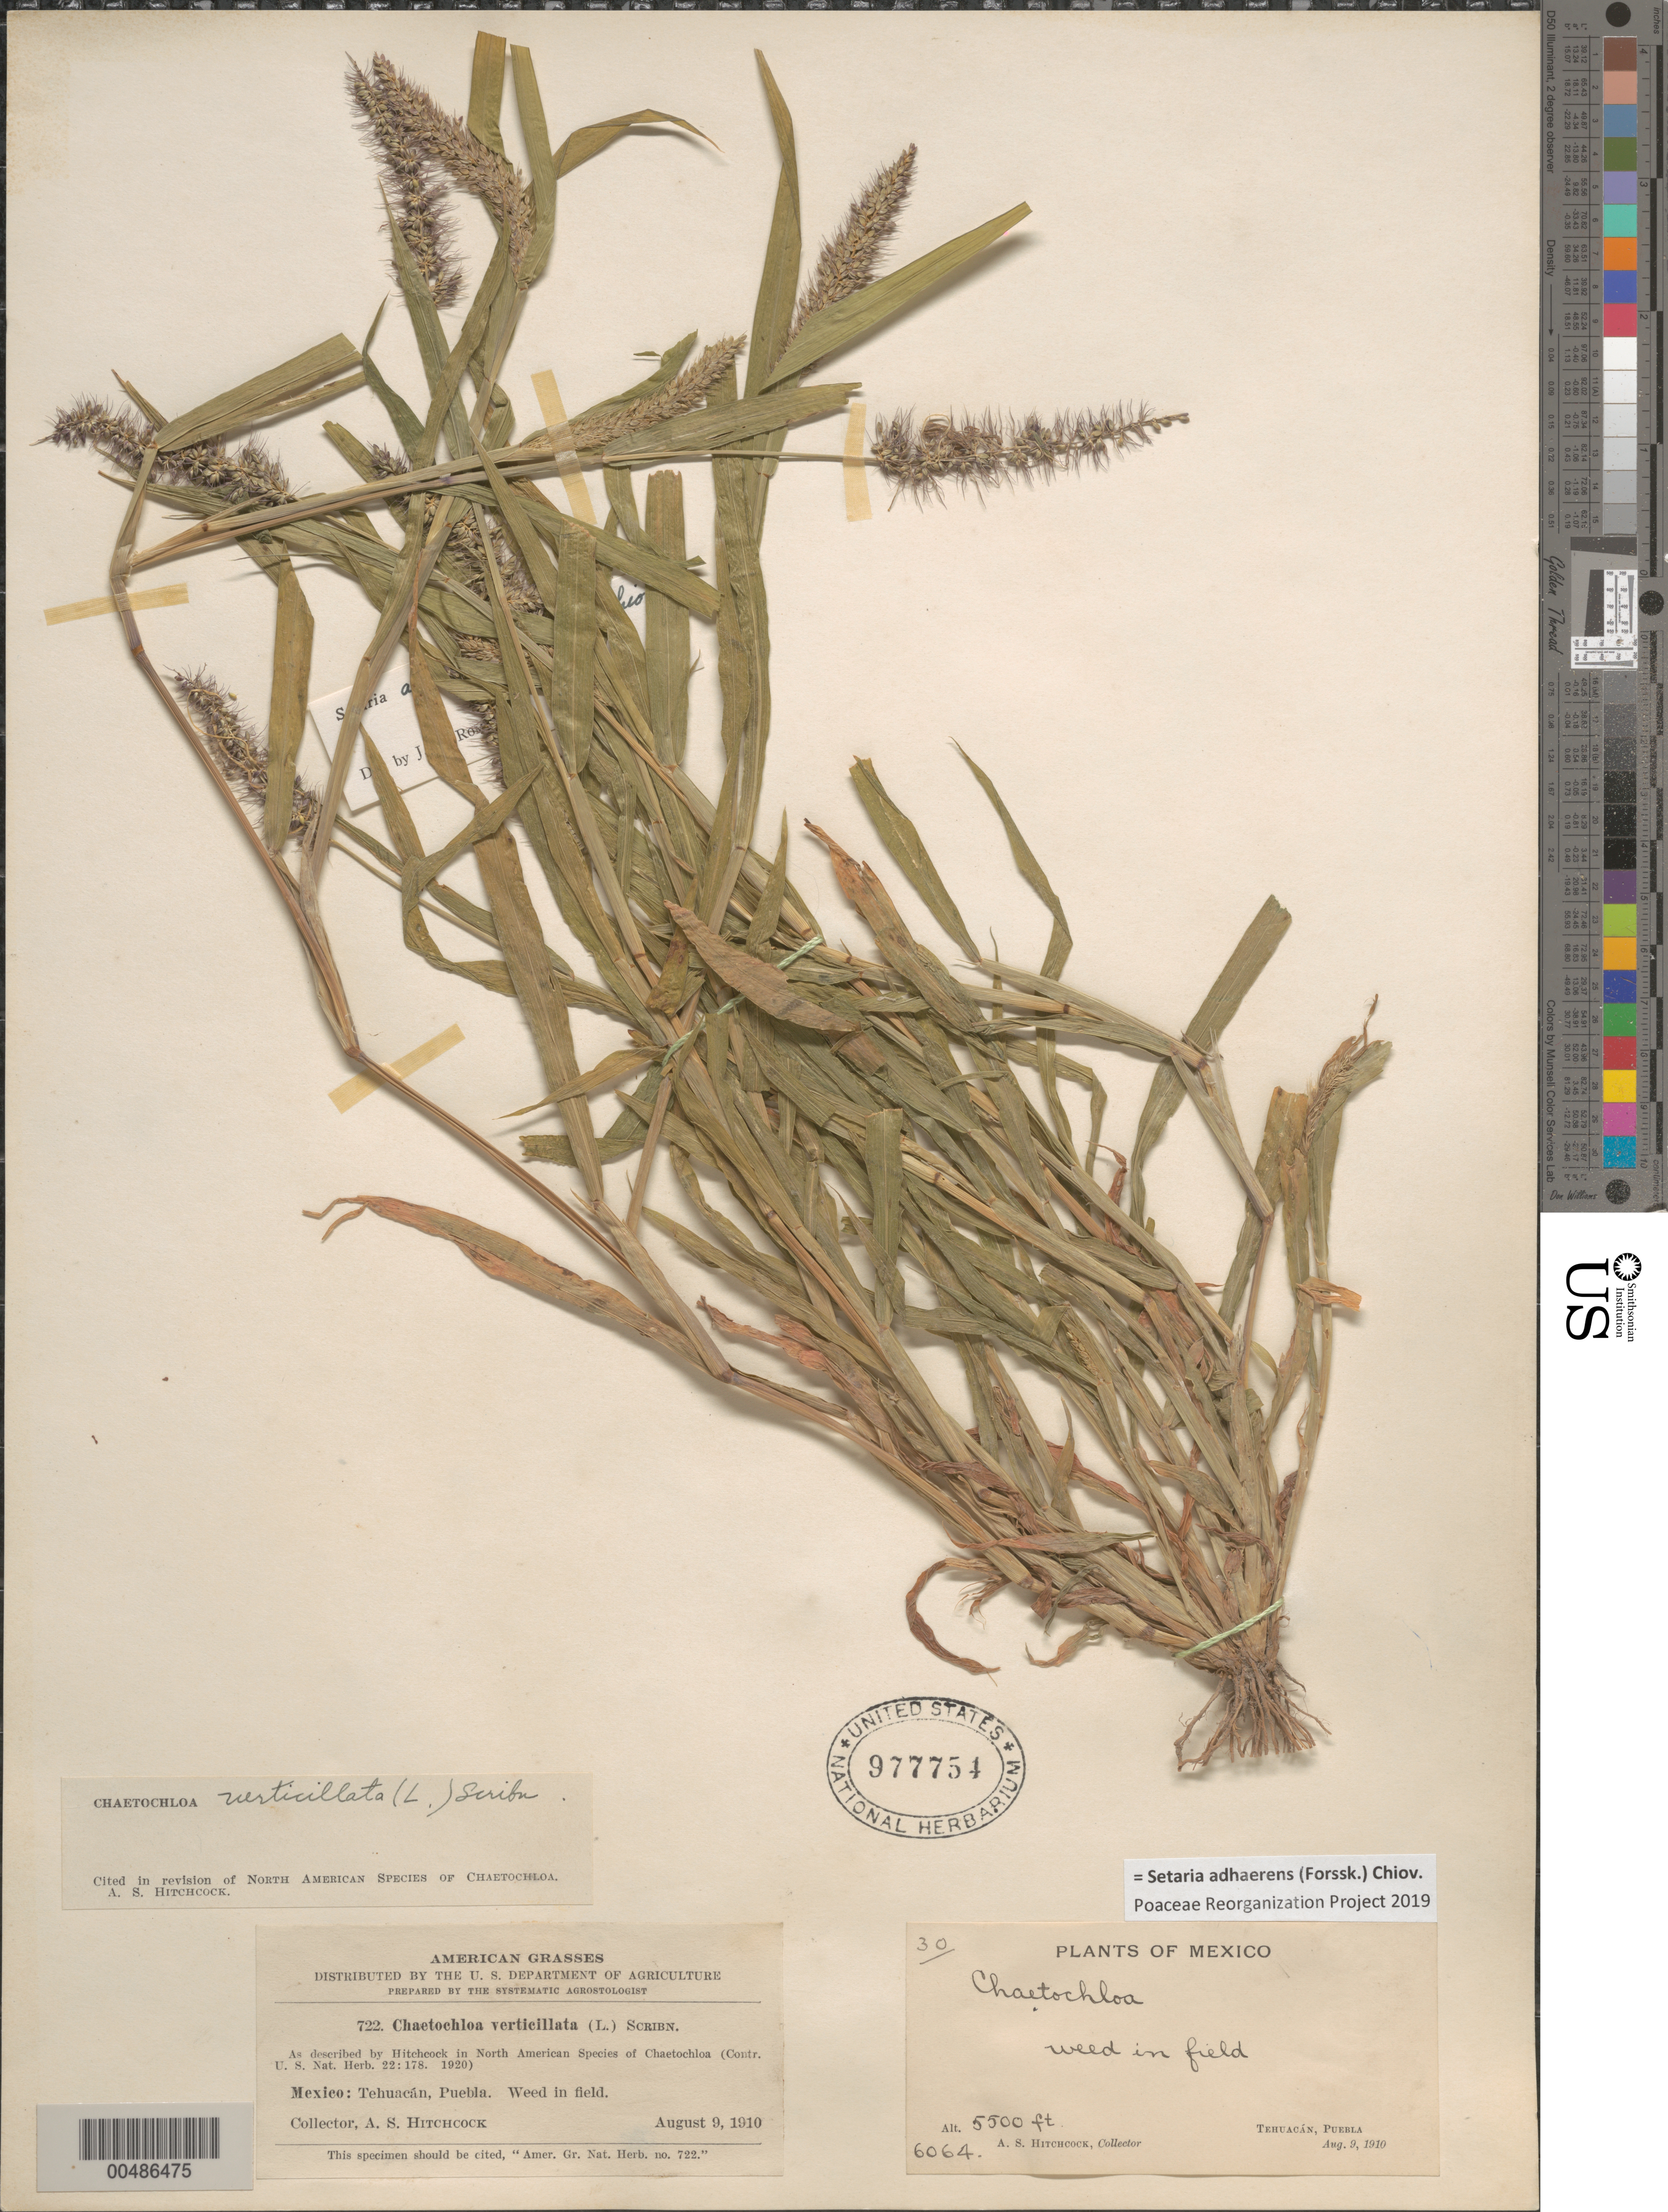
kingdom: Plantae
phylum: Tracheophyta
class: Liliopsida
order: Poales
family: Poaceae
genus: Setaria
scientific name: Setaria adhaerens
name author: (Forssk.) Chiov.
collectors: A. S. Hitchcock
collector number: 6064/722/30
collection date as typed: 9 Aug 1910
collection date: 1910-08-09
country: Mexico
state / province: Puebla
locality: Tehuacán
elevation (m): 1676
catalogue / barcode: US 977754